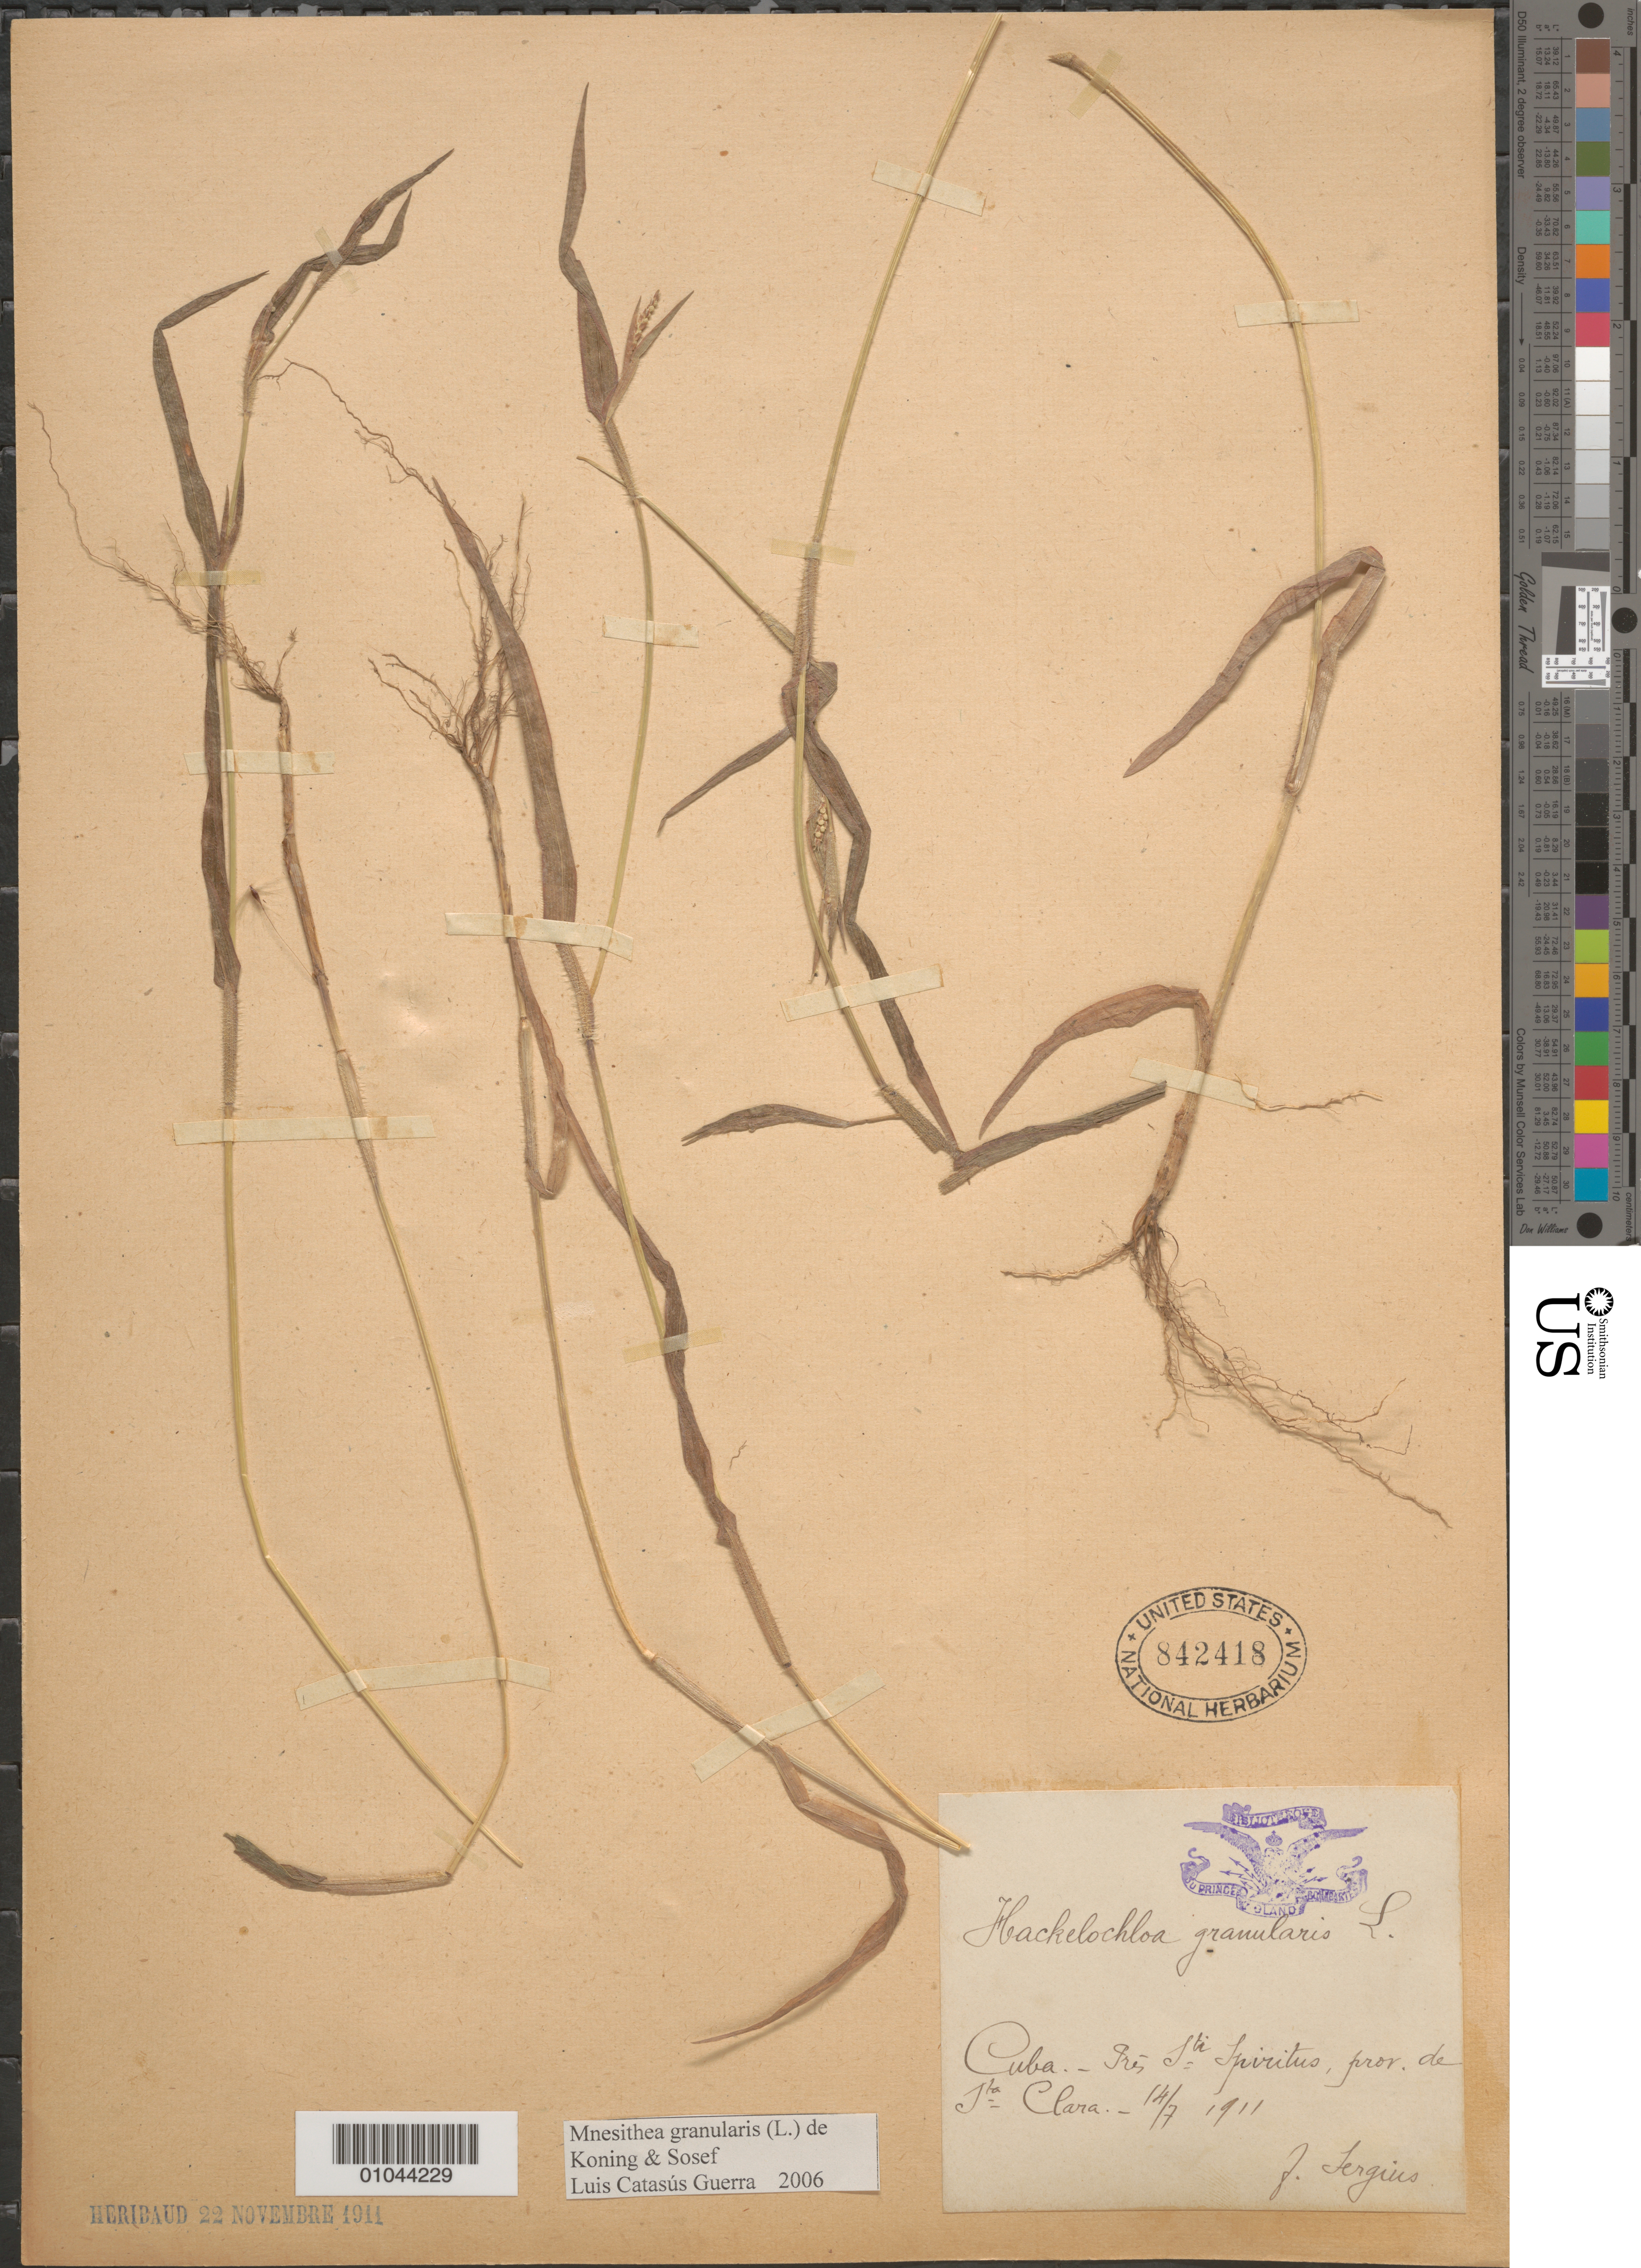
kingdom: Plantae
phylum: Tracheophyta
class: Liliopsida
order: Poales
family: Poaceae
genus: Mnesithea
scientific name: Mnesithea granularis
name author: (L.) de Koning & Sosef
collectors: J. Fergius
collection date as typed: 14 Jul 1911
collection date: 1911-07-14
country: Cuba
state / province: Villa Clara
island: Cuba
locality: Santa Clara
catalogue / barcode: US 842418